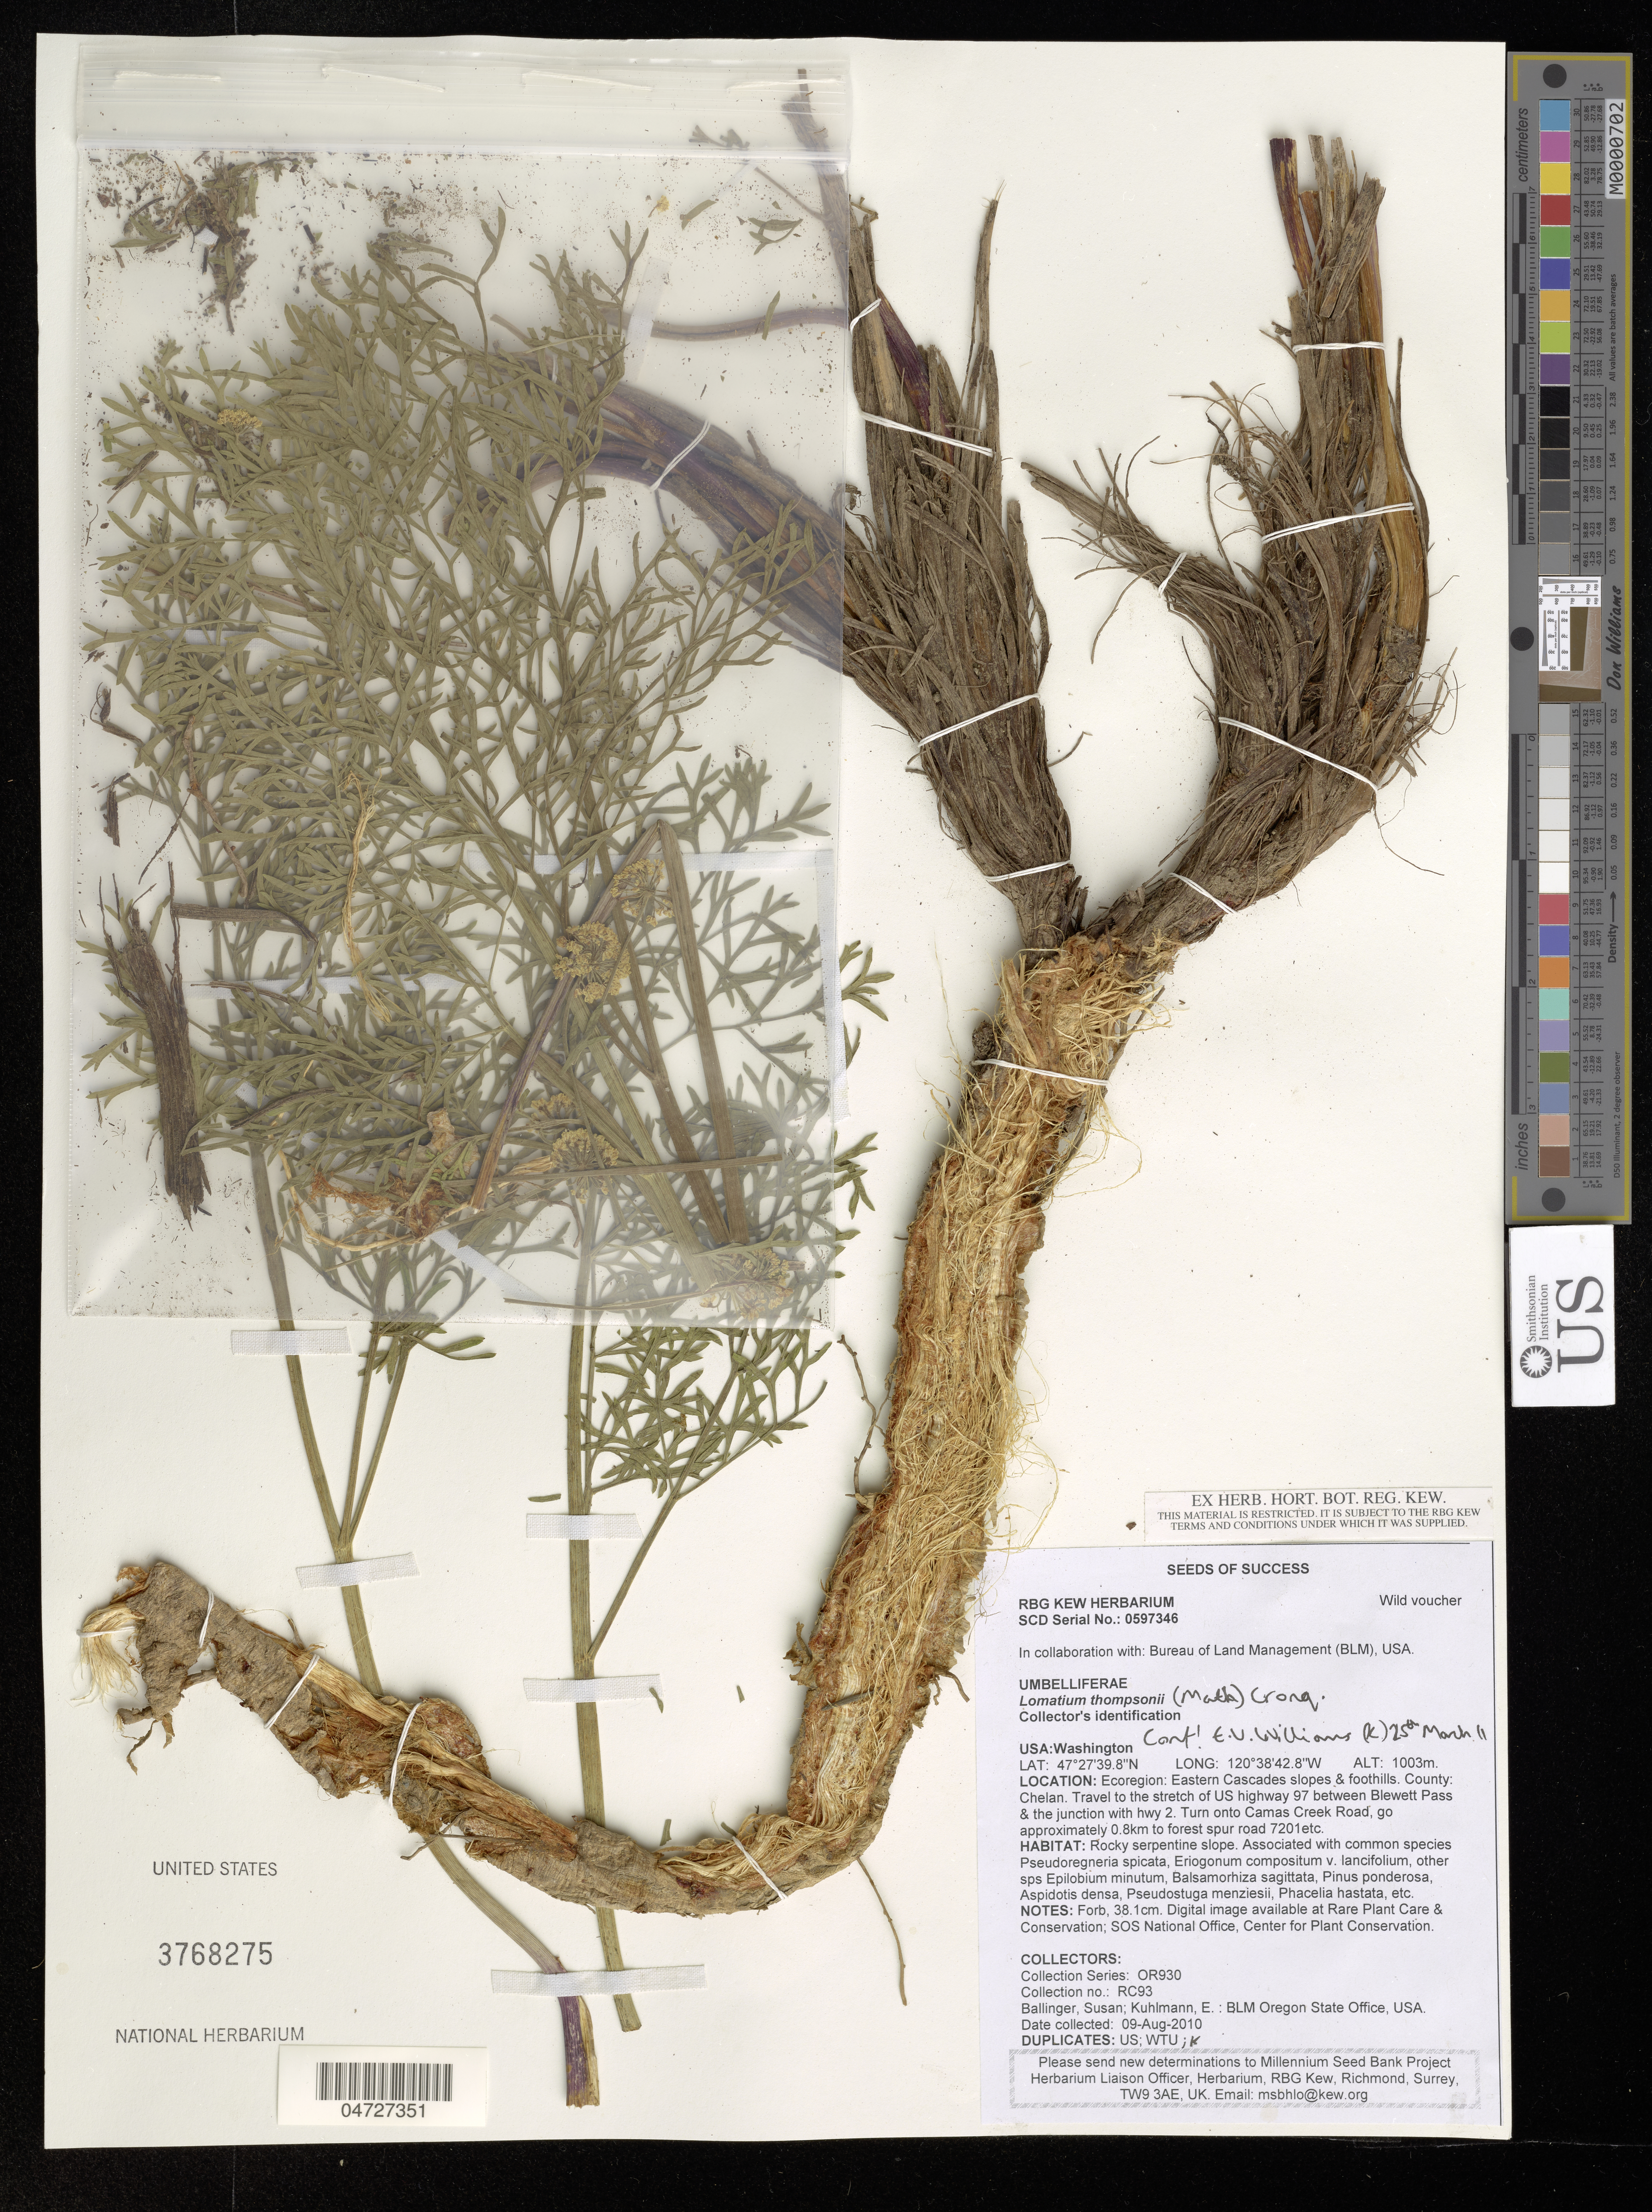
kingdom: Plantae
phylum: Tracheophyta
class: Magnoliopsida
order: Apiales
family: Apiaceae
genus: Lomatium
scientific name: Lomatium thompsonii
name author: (Mathias) Cronq.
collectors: S. Ballinger & E. Kuhlmann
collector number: RC93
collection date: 2010-08-09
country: United States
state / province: Washington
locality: Ecoregion: Eastern Cascades slopes & foothills. County: Chelan. Travel to the stretch of US highway 97 between Blewett Pass & the junction with hwy 2. Turn onto Camas Creek Road, go approximately 0.8km to forest spur road 7201 etc.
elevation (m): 1003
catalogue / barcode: US 3768275